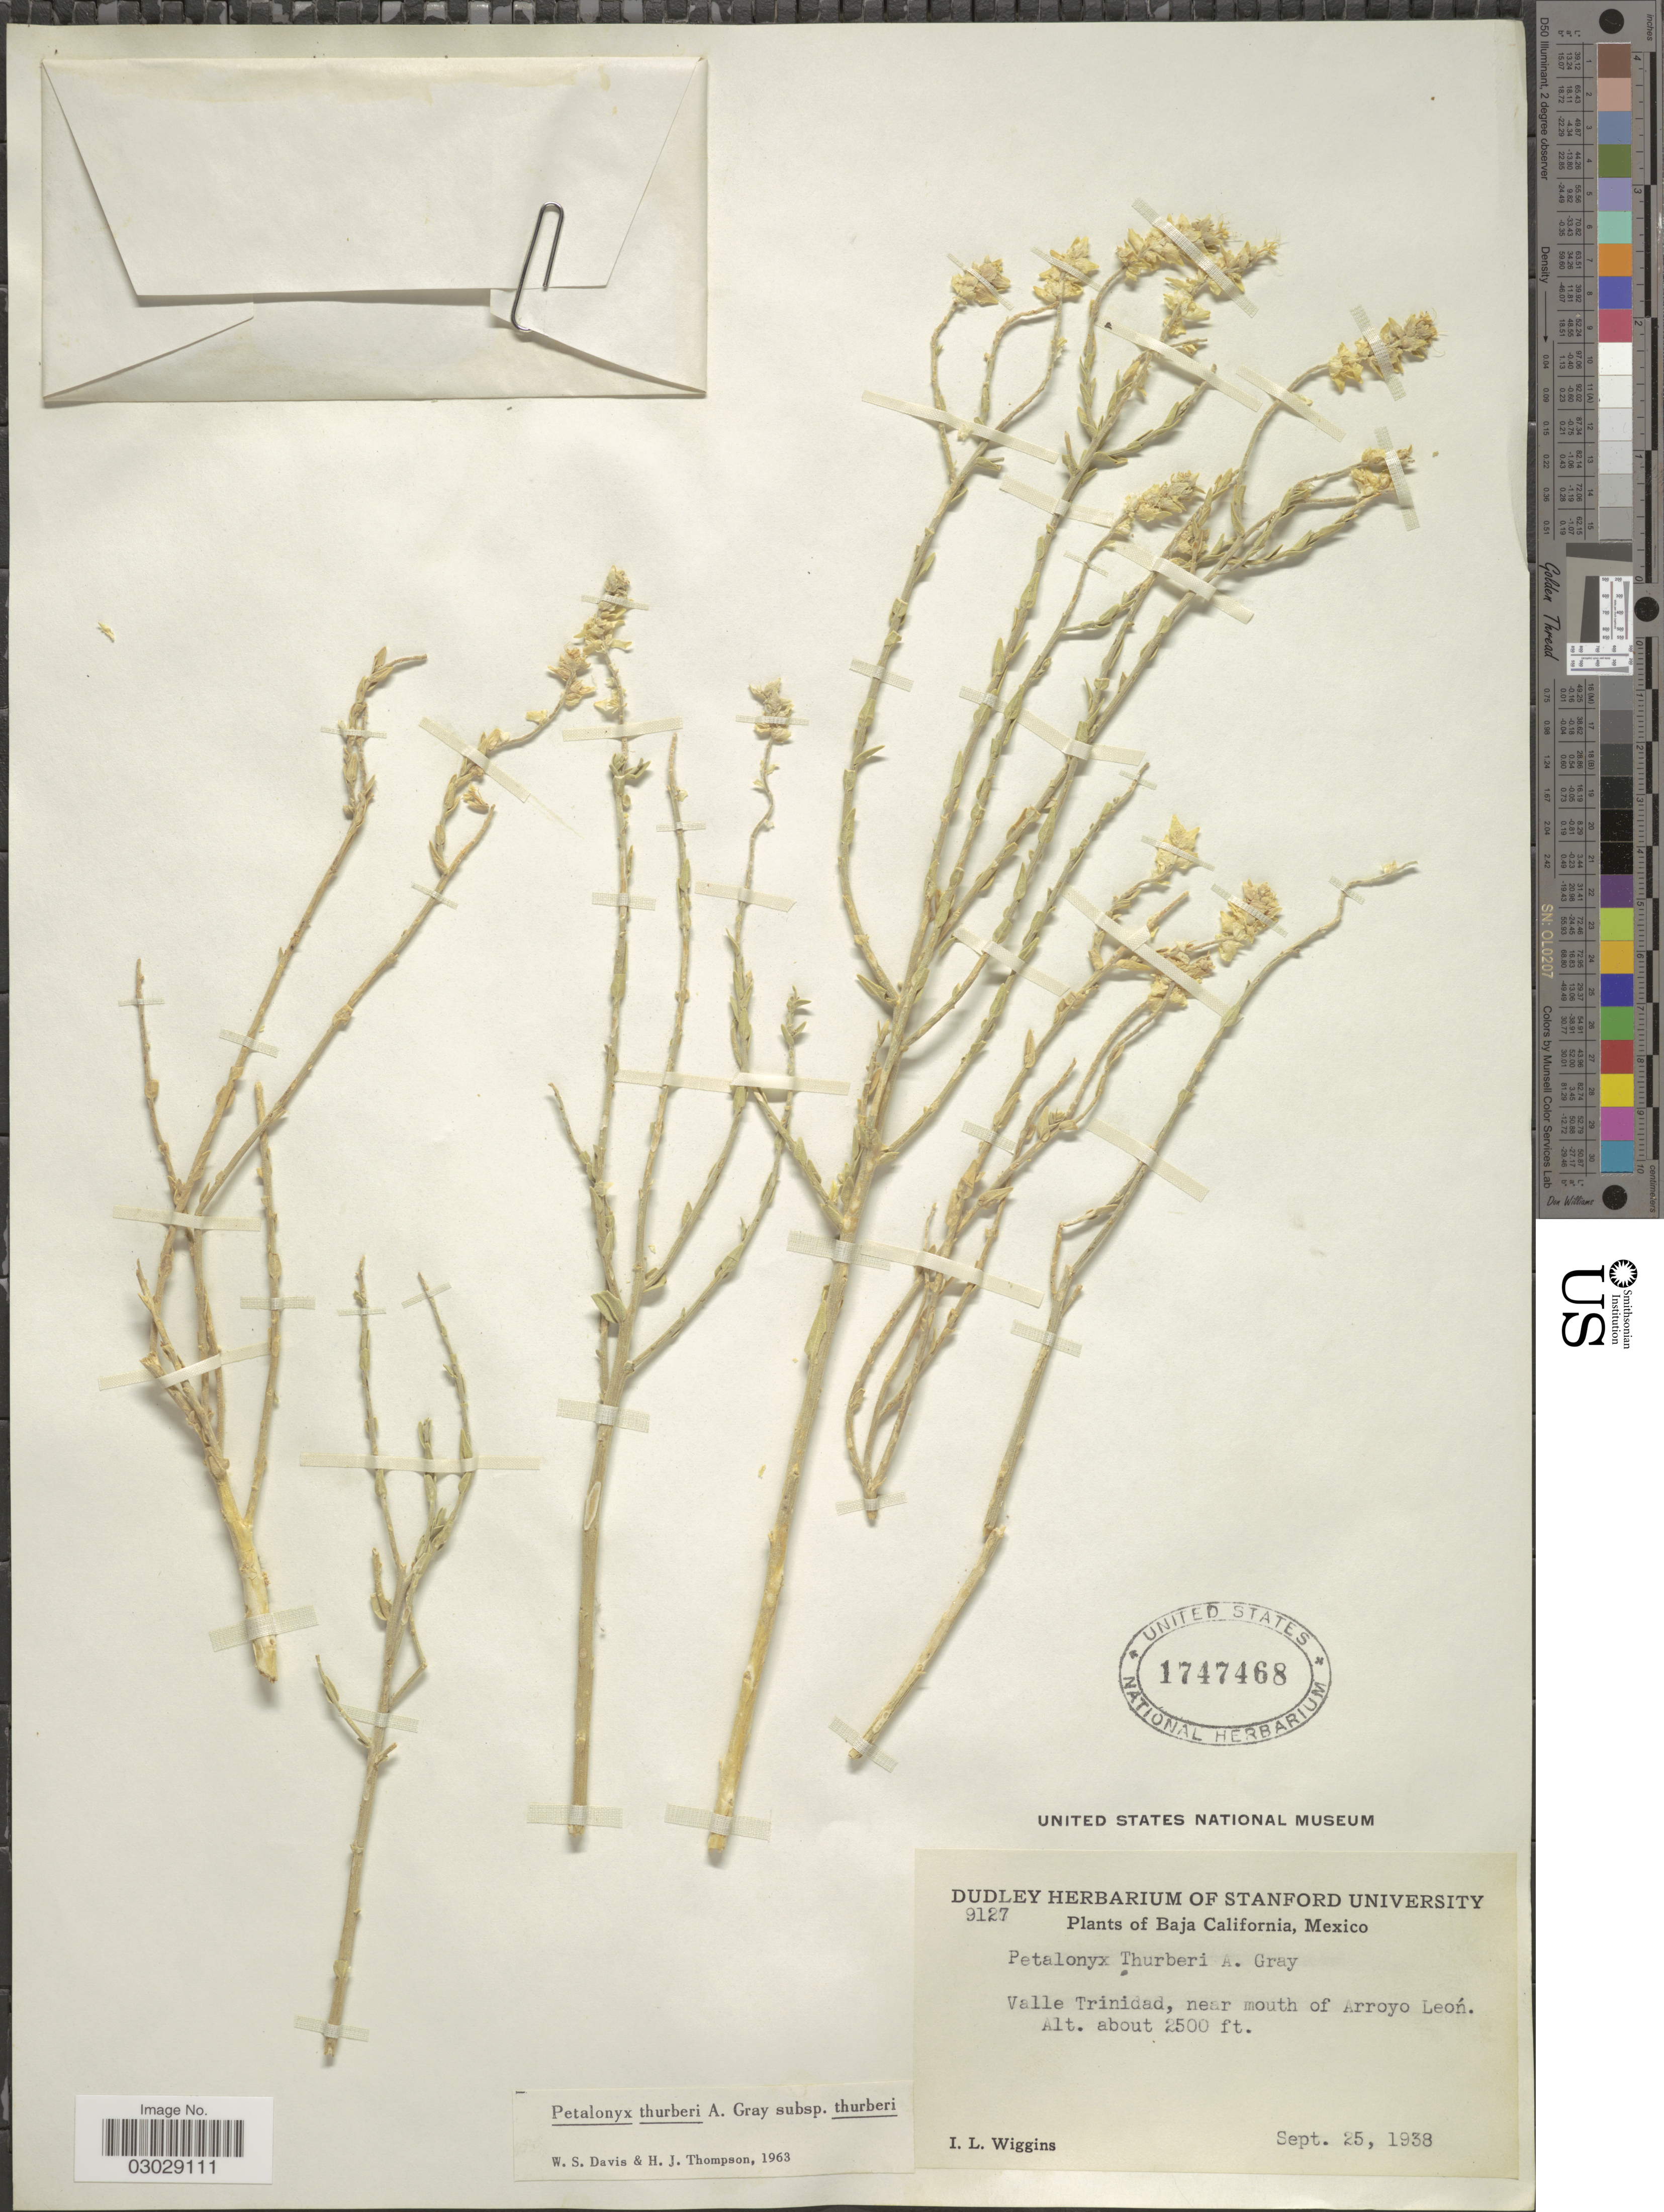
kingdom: Plantae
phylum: Tracheophyta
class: Magnoliopsida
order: Cornales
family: Loasaceae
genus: Petalonyx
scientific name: Petalonyx thurberi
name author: A. Gray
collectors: I. L. Wiggins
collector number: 9127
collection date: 1938-09-25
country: Mexico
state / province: Baja California Norte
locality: Valle Trinidad, near mouth of Arroyo León.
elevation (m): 762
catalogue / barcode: US 1747468